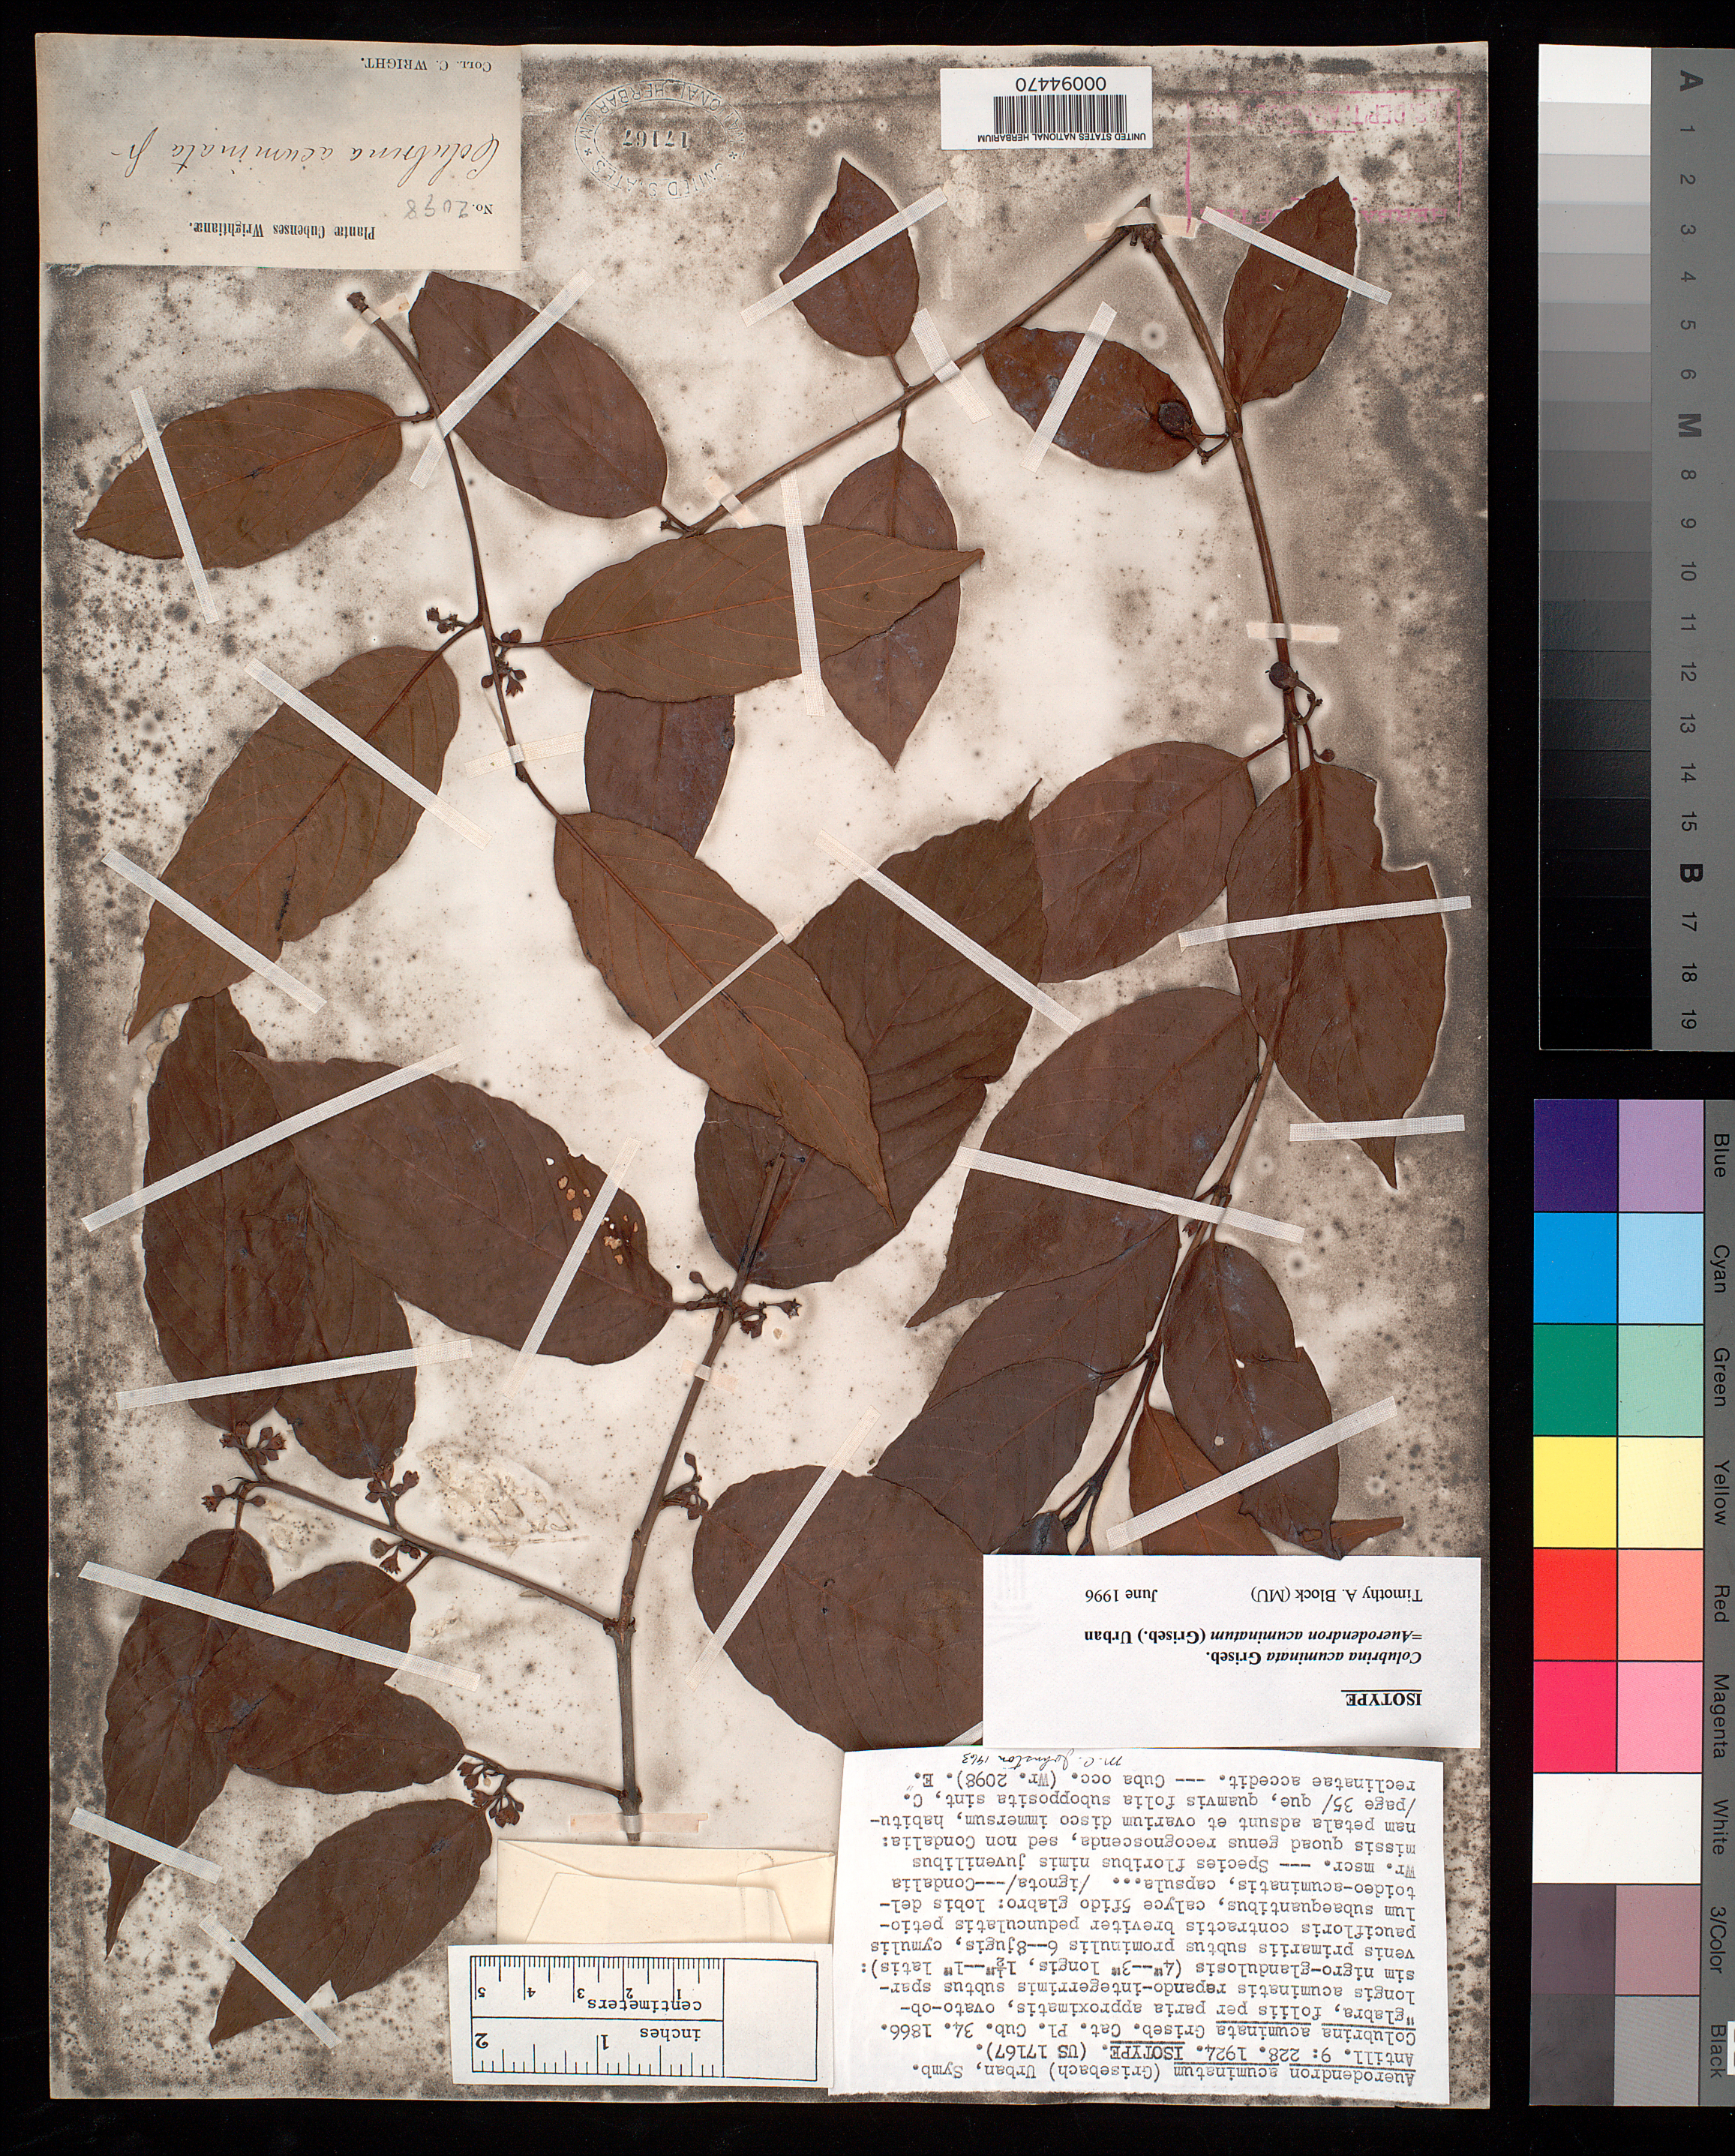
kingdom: Plantae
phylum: Tracheophyta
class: Magnoliopsida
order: Rosales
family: Rhamnaceae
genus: Colubrina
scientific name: Colubrina acuminata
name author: Griseb.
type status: Isotype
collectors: C. Wright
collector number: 2098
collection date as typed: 29 May 1860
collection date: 1860-05-29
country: Cuba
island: Greater Antilles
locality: Cacara Jicuna.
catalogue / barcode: US 17167